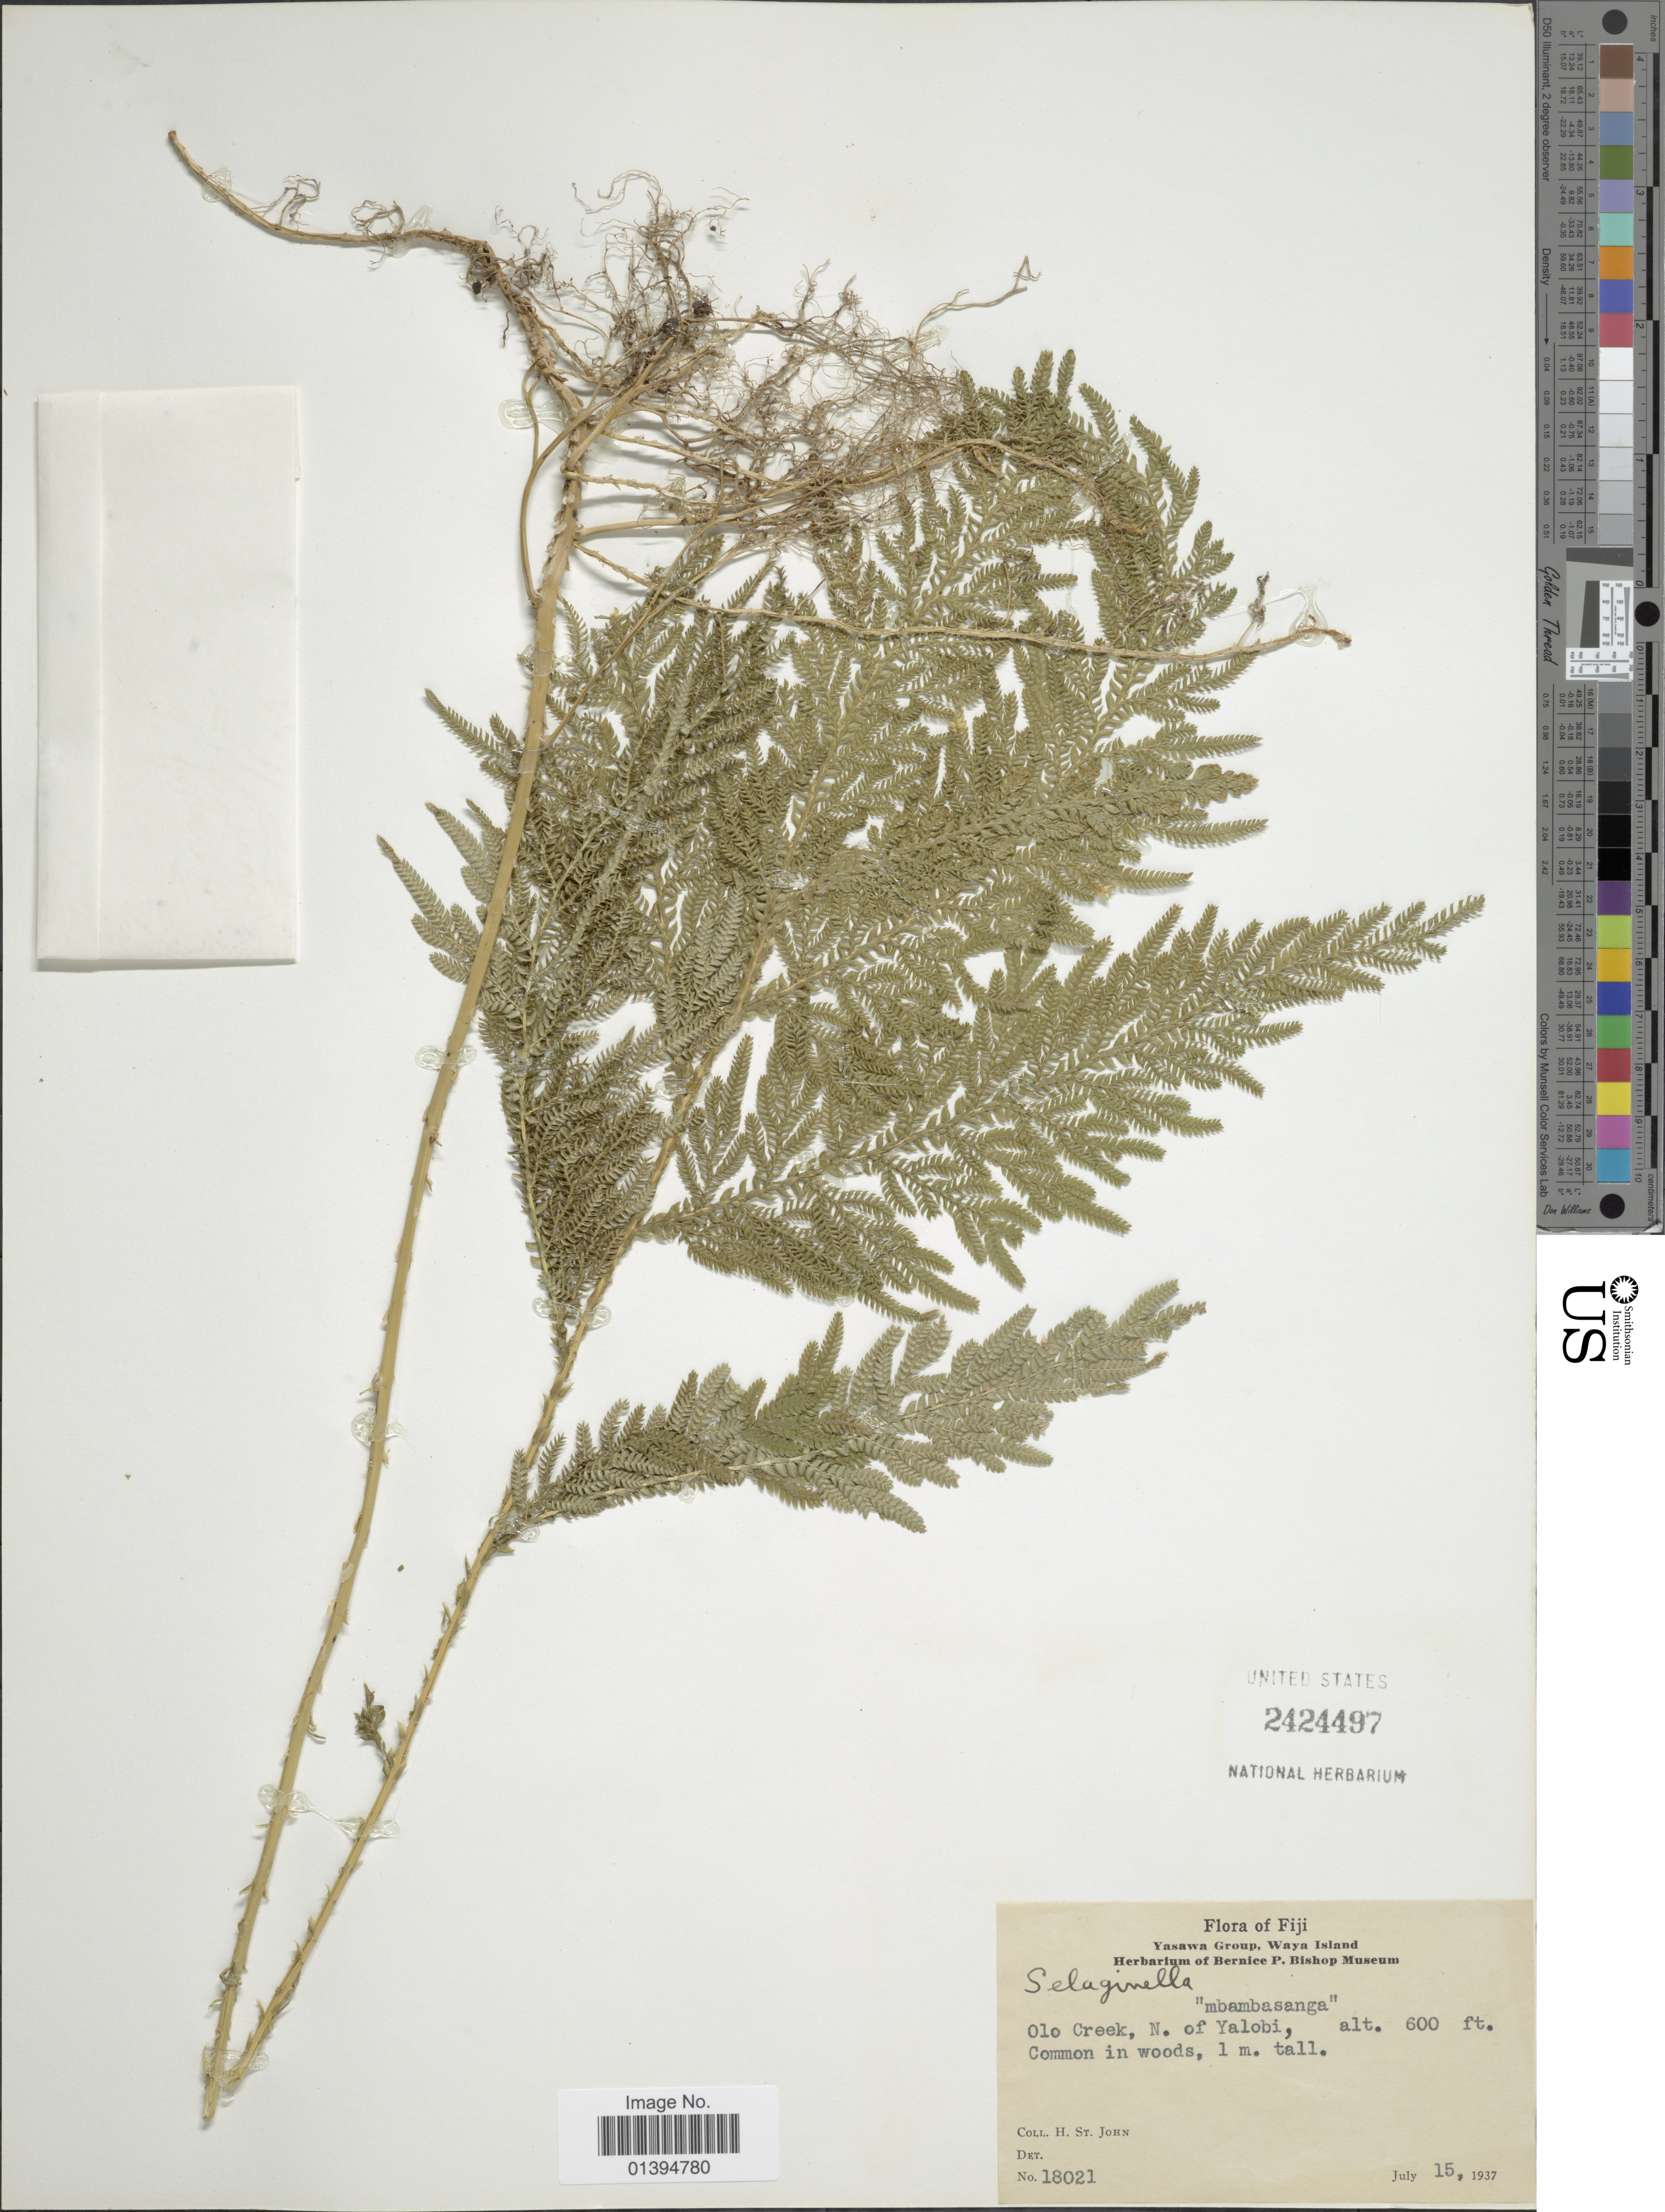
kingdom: Plantae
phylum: Tracheophyta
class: Lycopodiopsida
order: Selaginellales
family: Selaginellaceae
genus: Selaginella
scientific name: Selaginella sp.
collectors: H. St. John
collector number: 18021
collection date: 1937-07-15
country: Fiji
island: Waya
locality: Yasawa Group, Waya Island, Olo Creek, N. of Yalobi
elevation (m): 183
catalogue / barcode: US 2424497